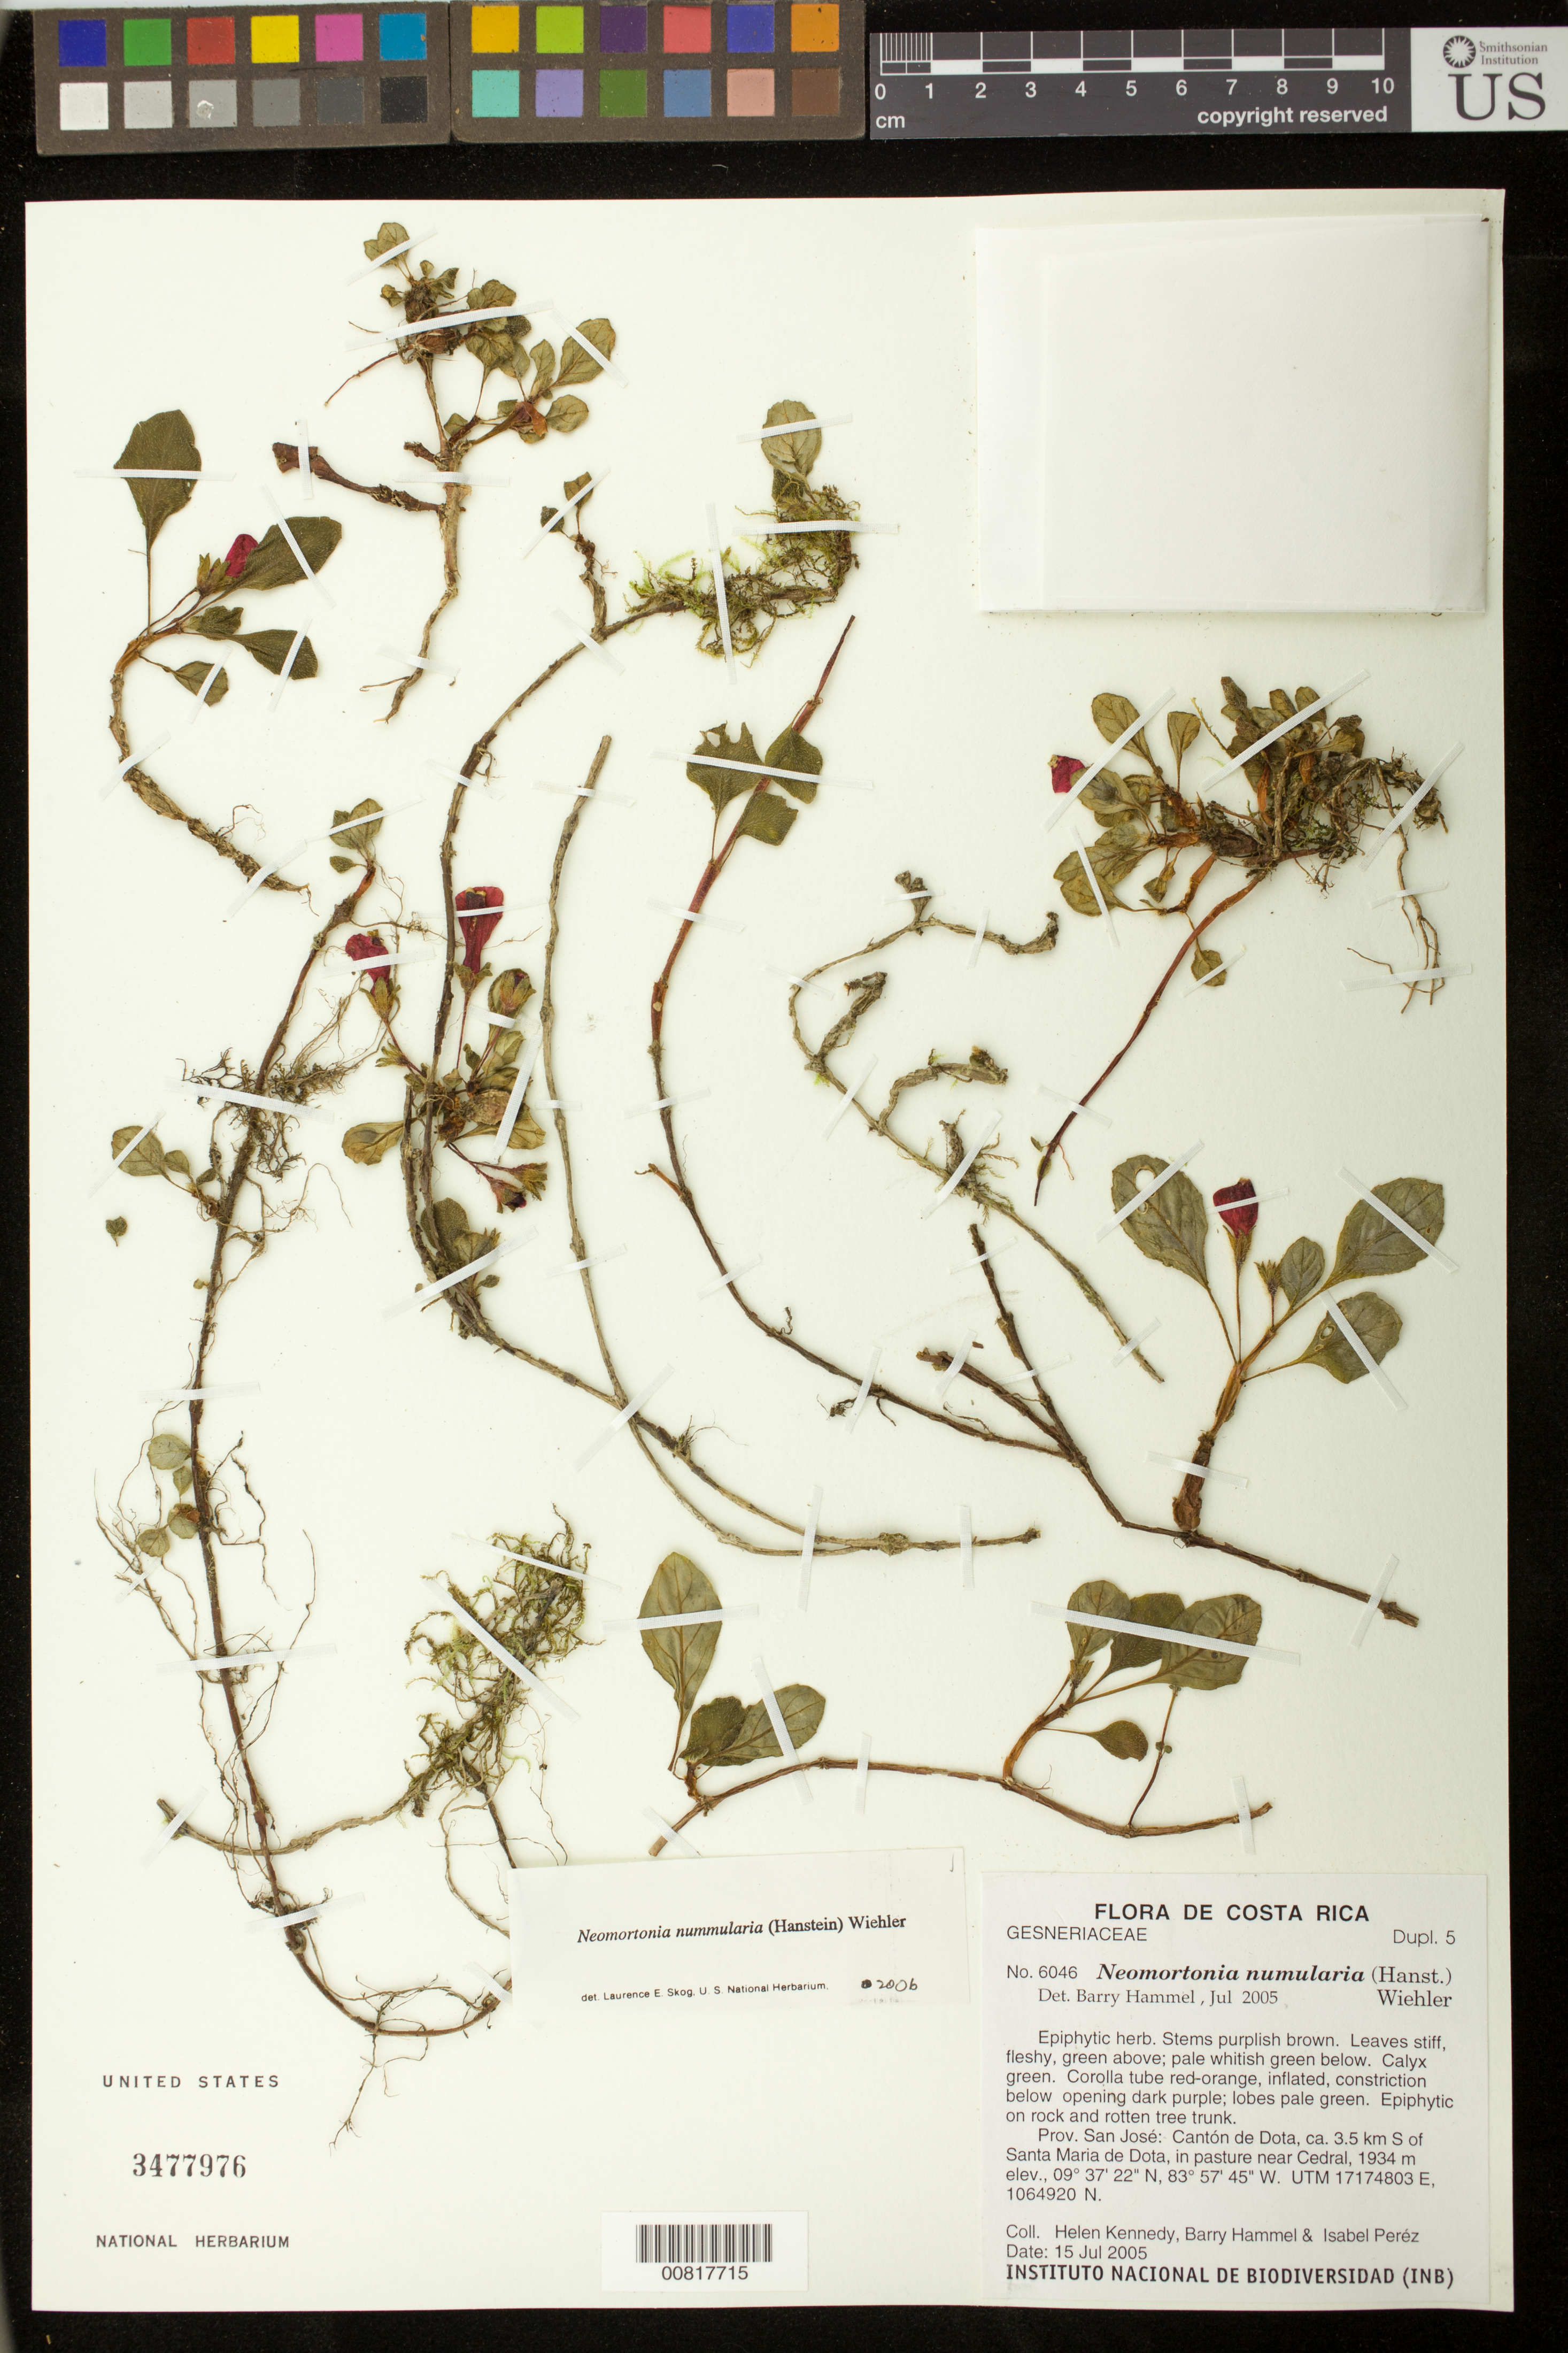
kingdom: Plantae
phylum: Tracheophyta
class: Magnoliopsida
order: Lamiales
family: Gesneriaceae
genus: Pachycaulos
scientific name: Pachycaulos nummularia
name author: (Hanst.) J.L. Clark & J.F. Sm.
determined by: Skog, Laurence E.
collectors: H. Kennedy & et al.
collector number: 6046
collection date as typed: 15 Jul 2005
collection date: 2005-07-15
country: Costa Rica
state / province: San José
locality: Cantón de Dota, ca. 3.5 km S of Santa Mariqa de Dota, in pasture near Cedral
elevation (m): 1934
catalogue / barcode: US 3477976